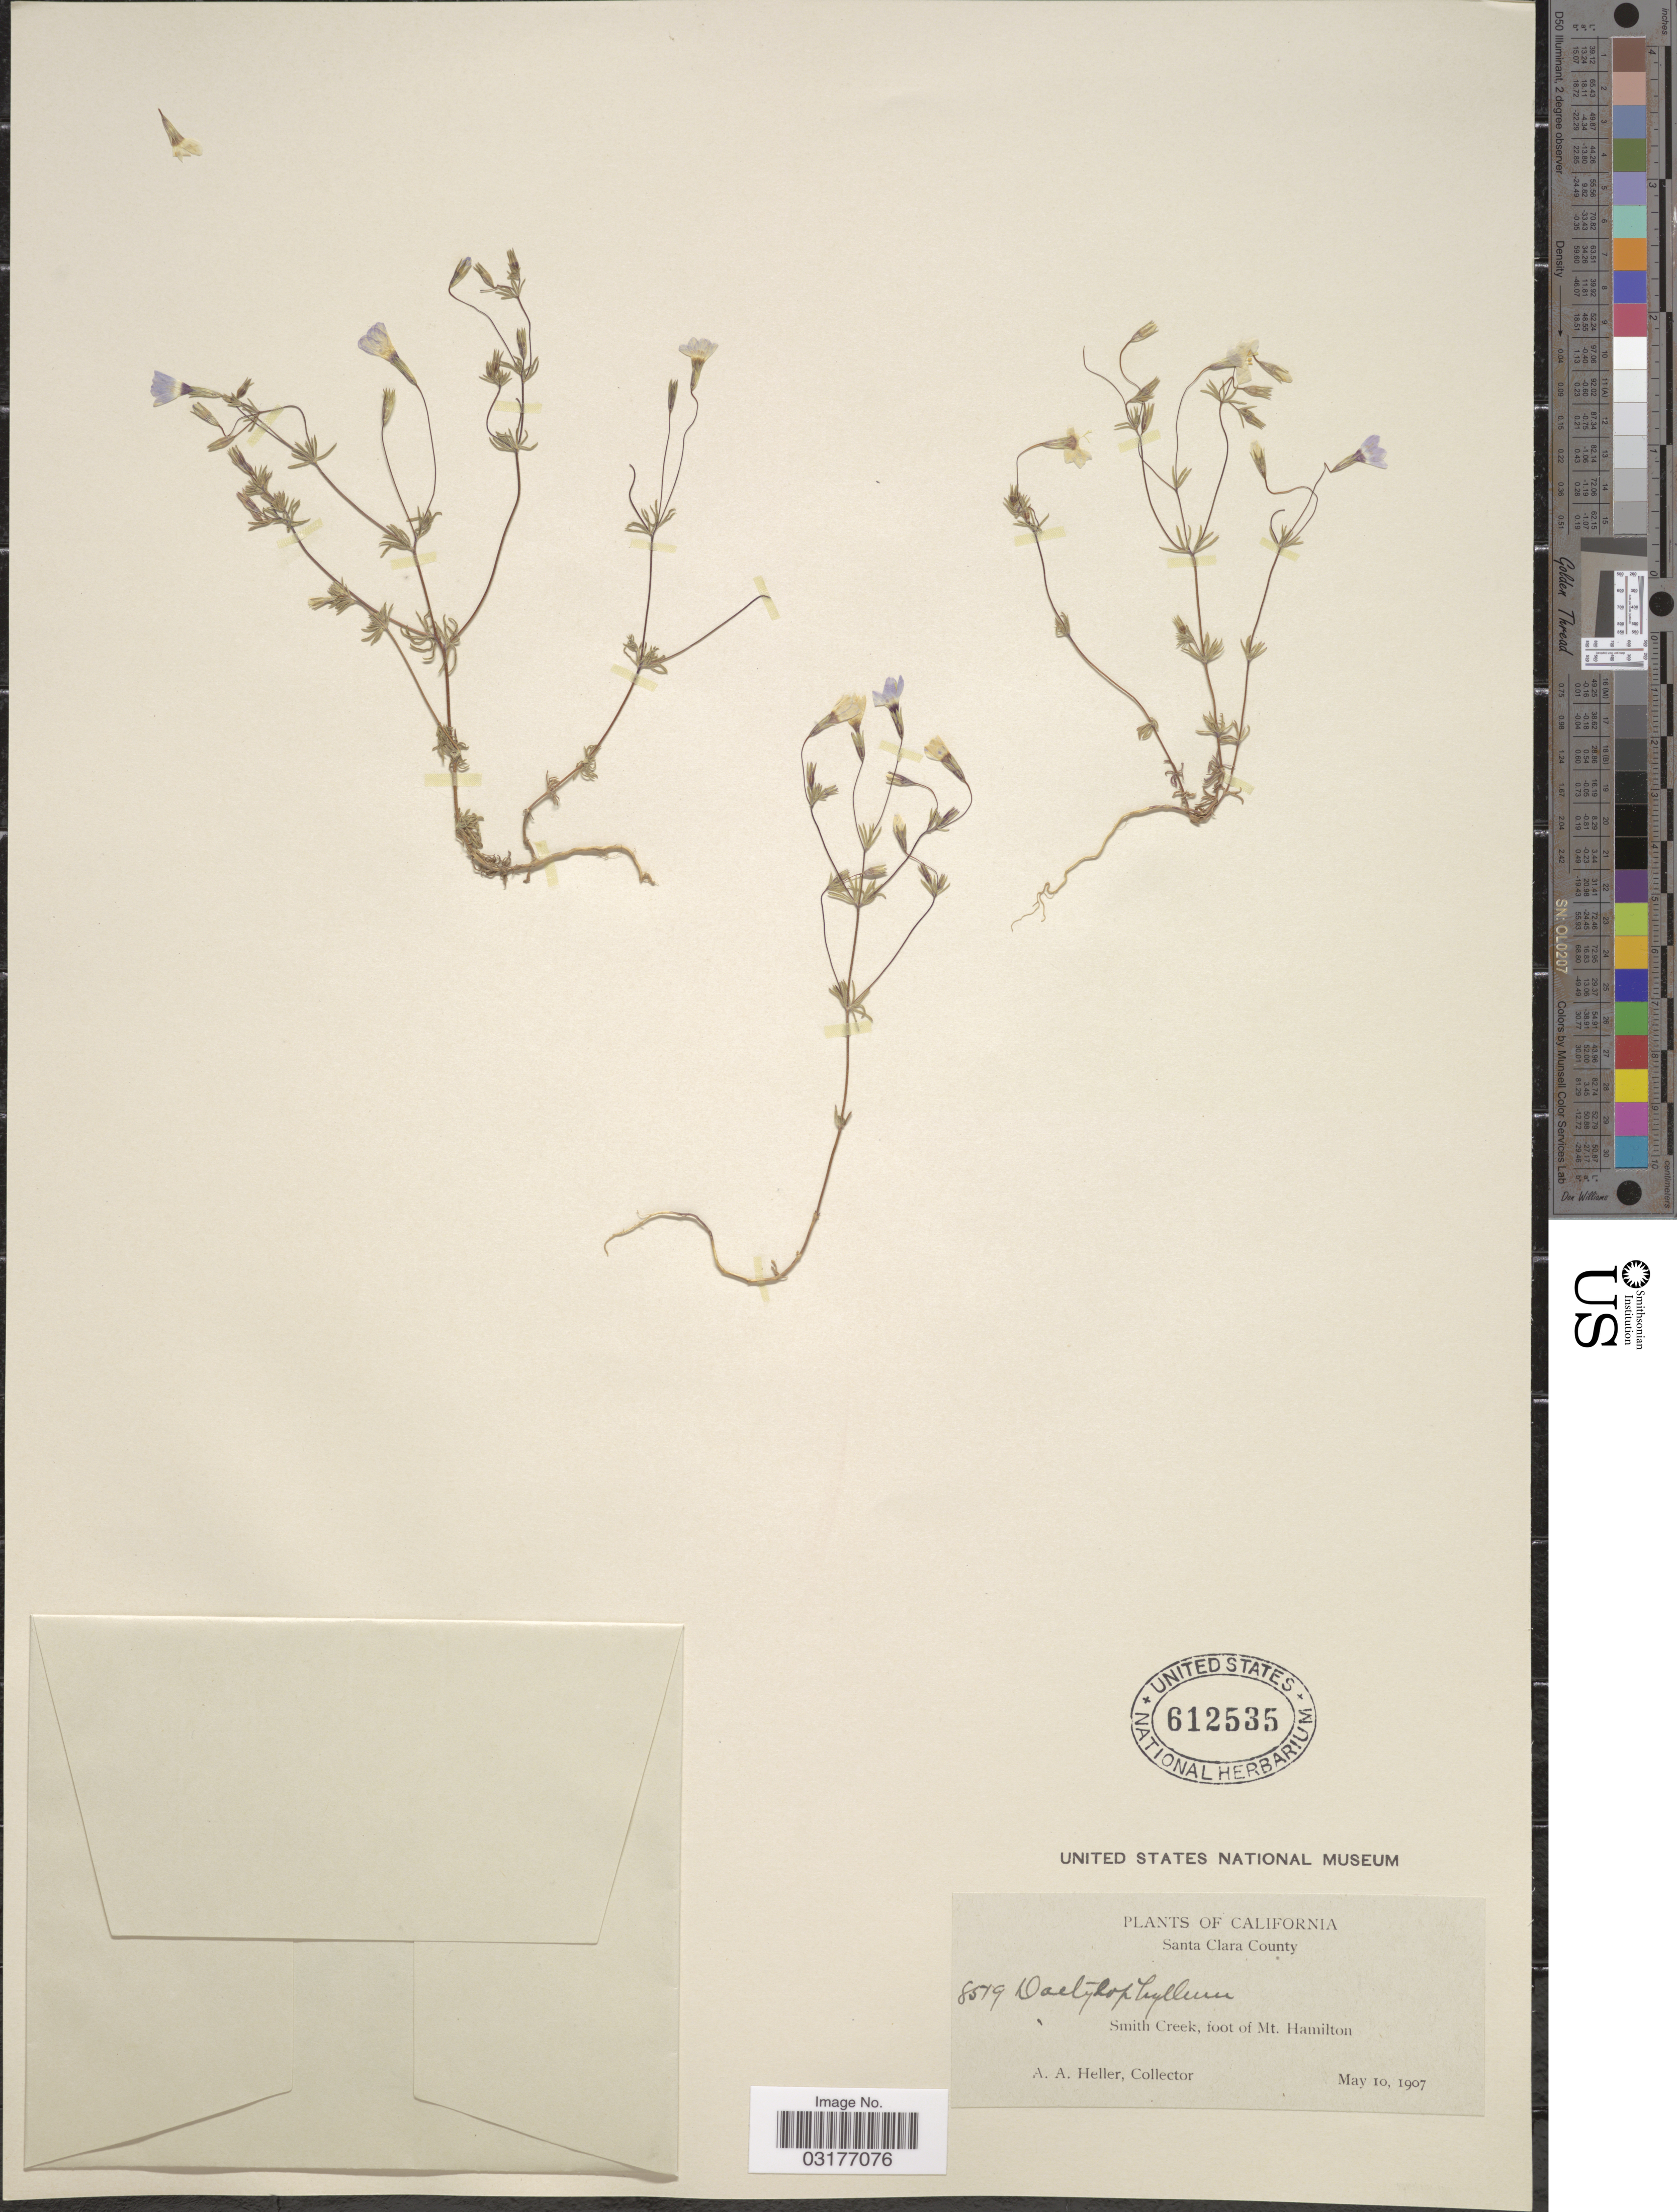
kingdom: Plantae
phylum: Tracheophyta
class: Magnoliopsida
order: Ericales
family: Polemoniaceae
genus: Leptosiphon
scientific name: Leptosiphon ambiguus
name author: (Rattan) J.M. Porter & L.A. Johnson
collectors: A. A. Heller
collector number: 8519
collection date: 1907-05-10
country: United States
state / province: California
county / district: Santa Clara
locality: Santa Clara County, Smith Creek, foot of Mt. Hamilton.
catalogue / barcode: US 612535